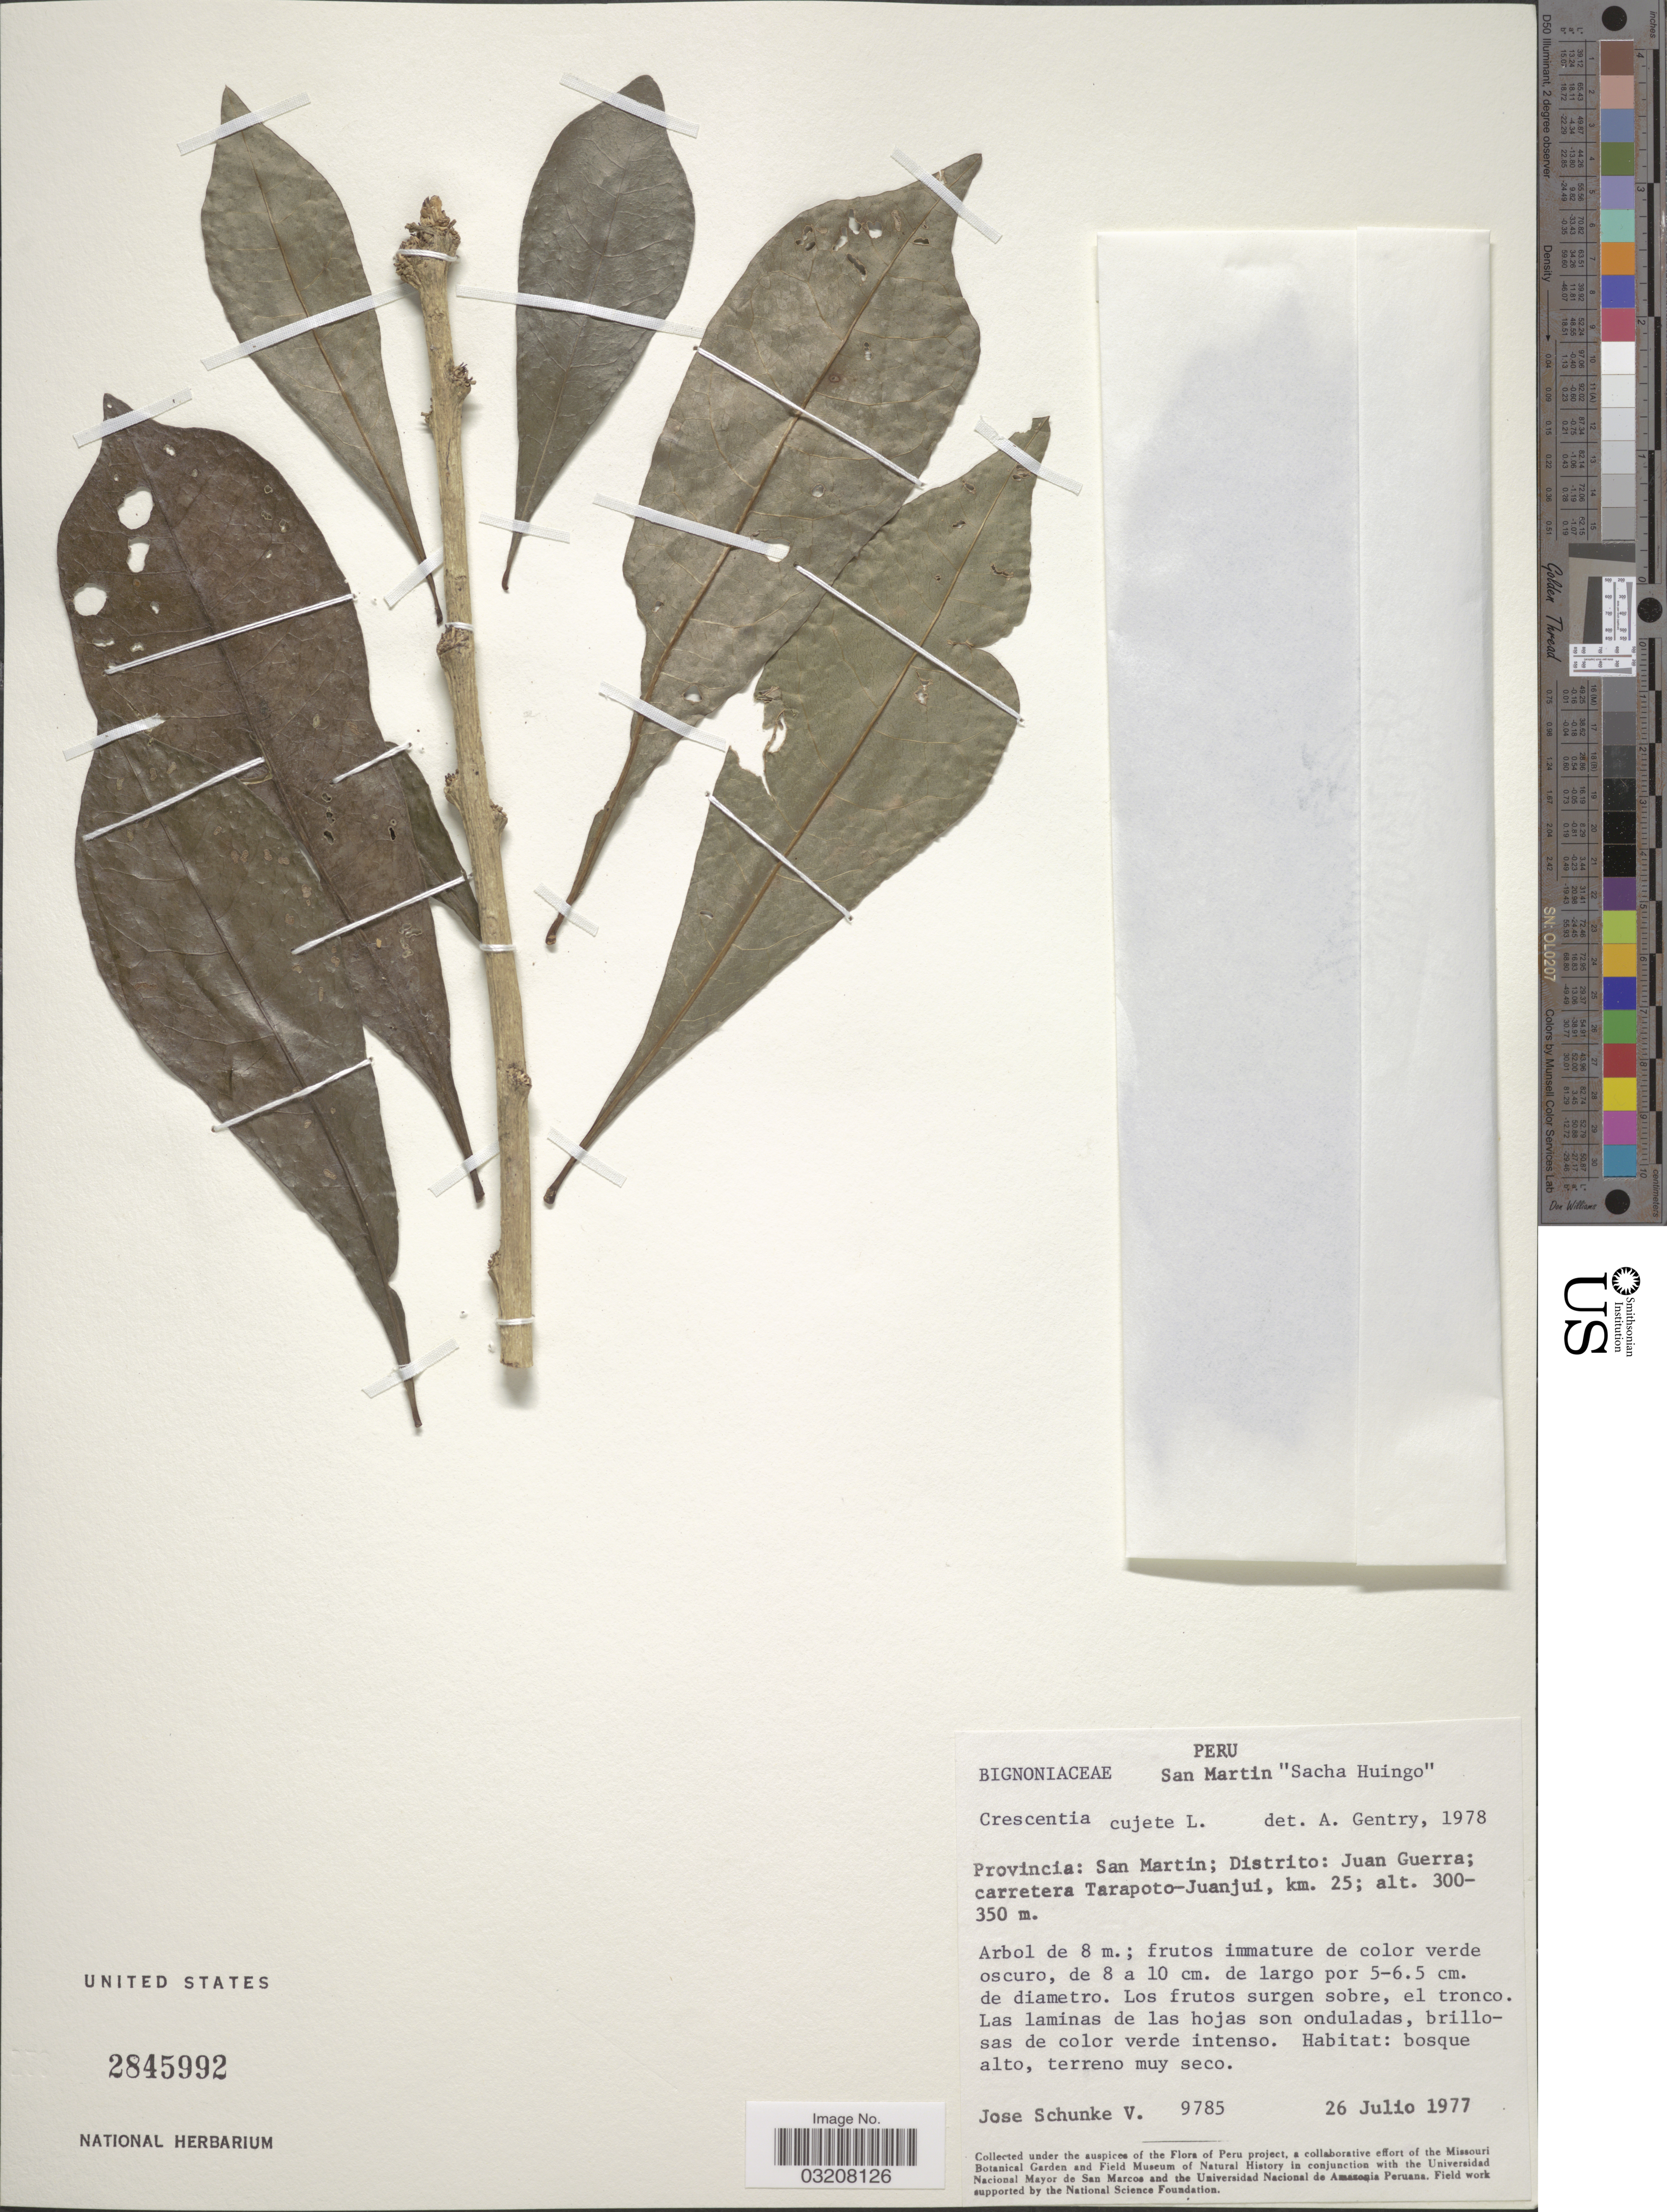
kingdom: Plantae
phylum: Tracheophyta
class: Magnoliopsida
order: Lamiales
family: Bignoniaceae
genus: Crescentia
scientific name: Crescentia cujete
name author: L.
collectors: J. Schunke Vigo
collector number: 9785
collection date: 1977-07-26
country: Peru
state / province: San Martín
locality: San Martin "Sacha Huingo". Distrito: Juan Guerra; carretera Tarapoto-Juanjui, km. 25.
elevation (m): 300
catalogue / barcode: US 2845992